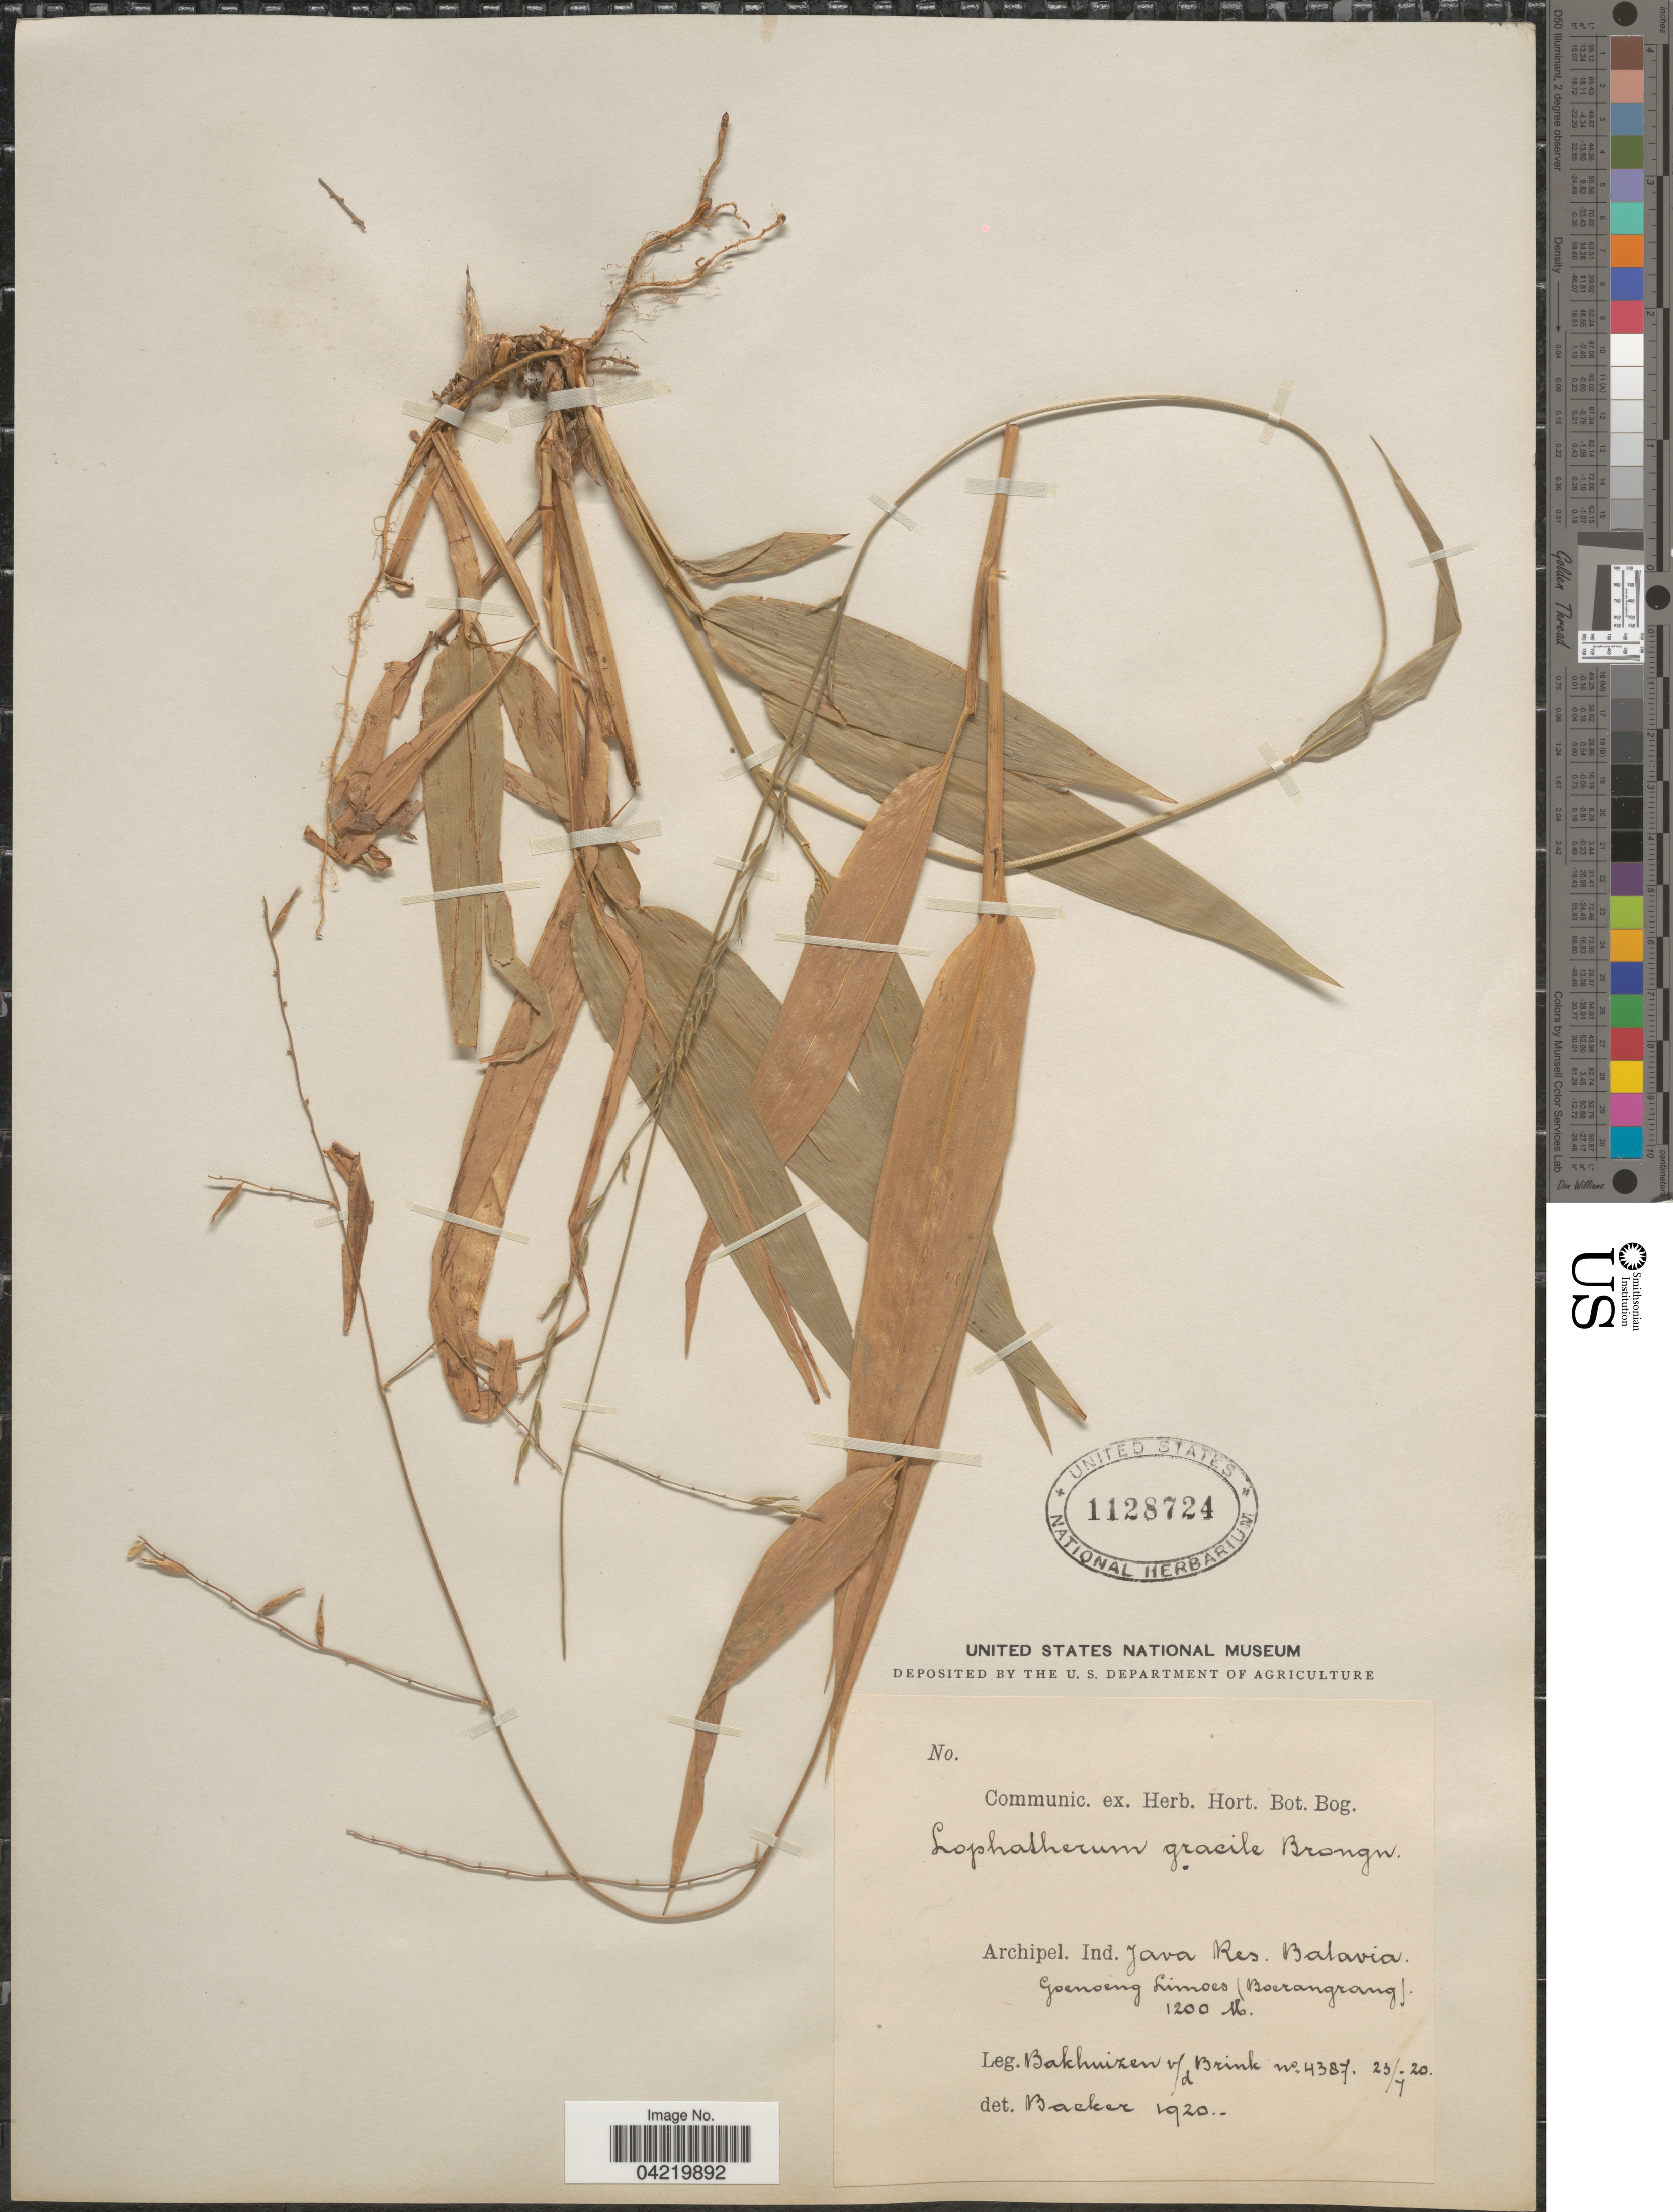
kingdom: Plantae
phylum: Tracheophyta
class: Liliopsida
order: Poales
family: Poaceae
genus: Lophatherum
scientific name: Lophatherum gracile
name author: Brongn.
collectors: R. C. Bakhuizen van den Brink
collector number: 4387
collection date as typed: Transcribed d/m/y: 23/7/20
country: Indonesia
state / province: Java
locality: Archipel. Ind. Java Res. Batavia Goenoeng Limoes (Boerangrang).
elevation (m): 1200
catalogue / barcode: US 1128724